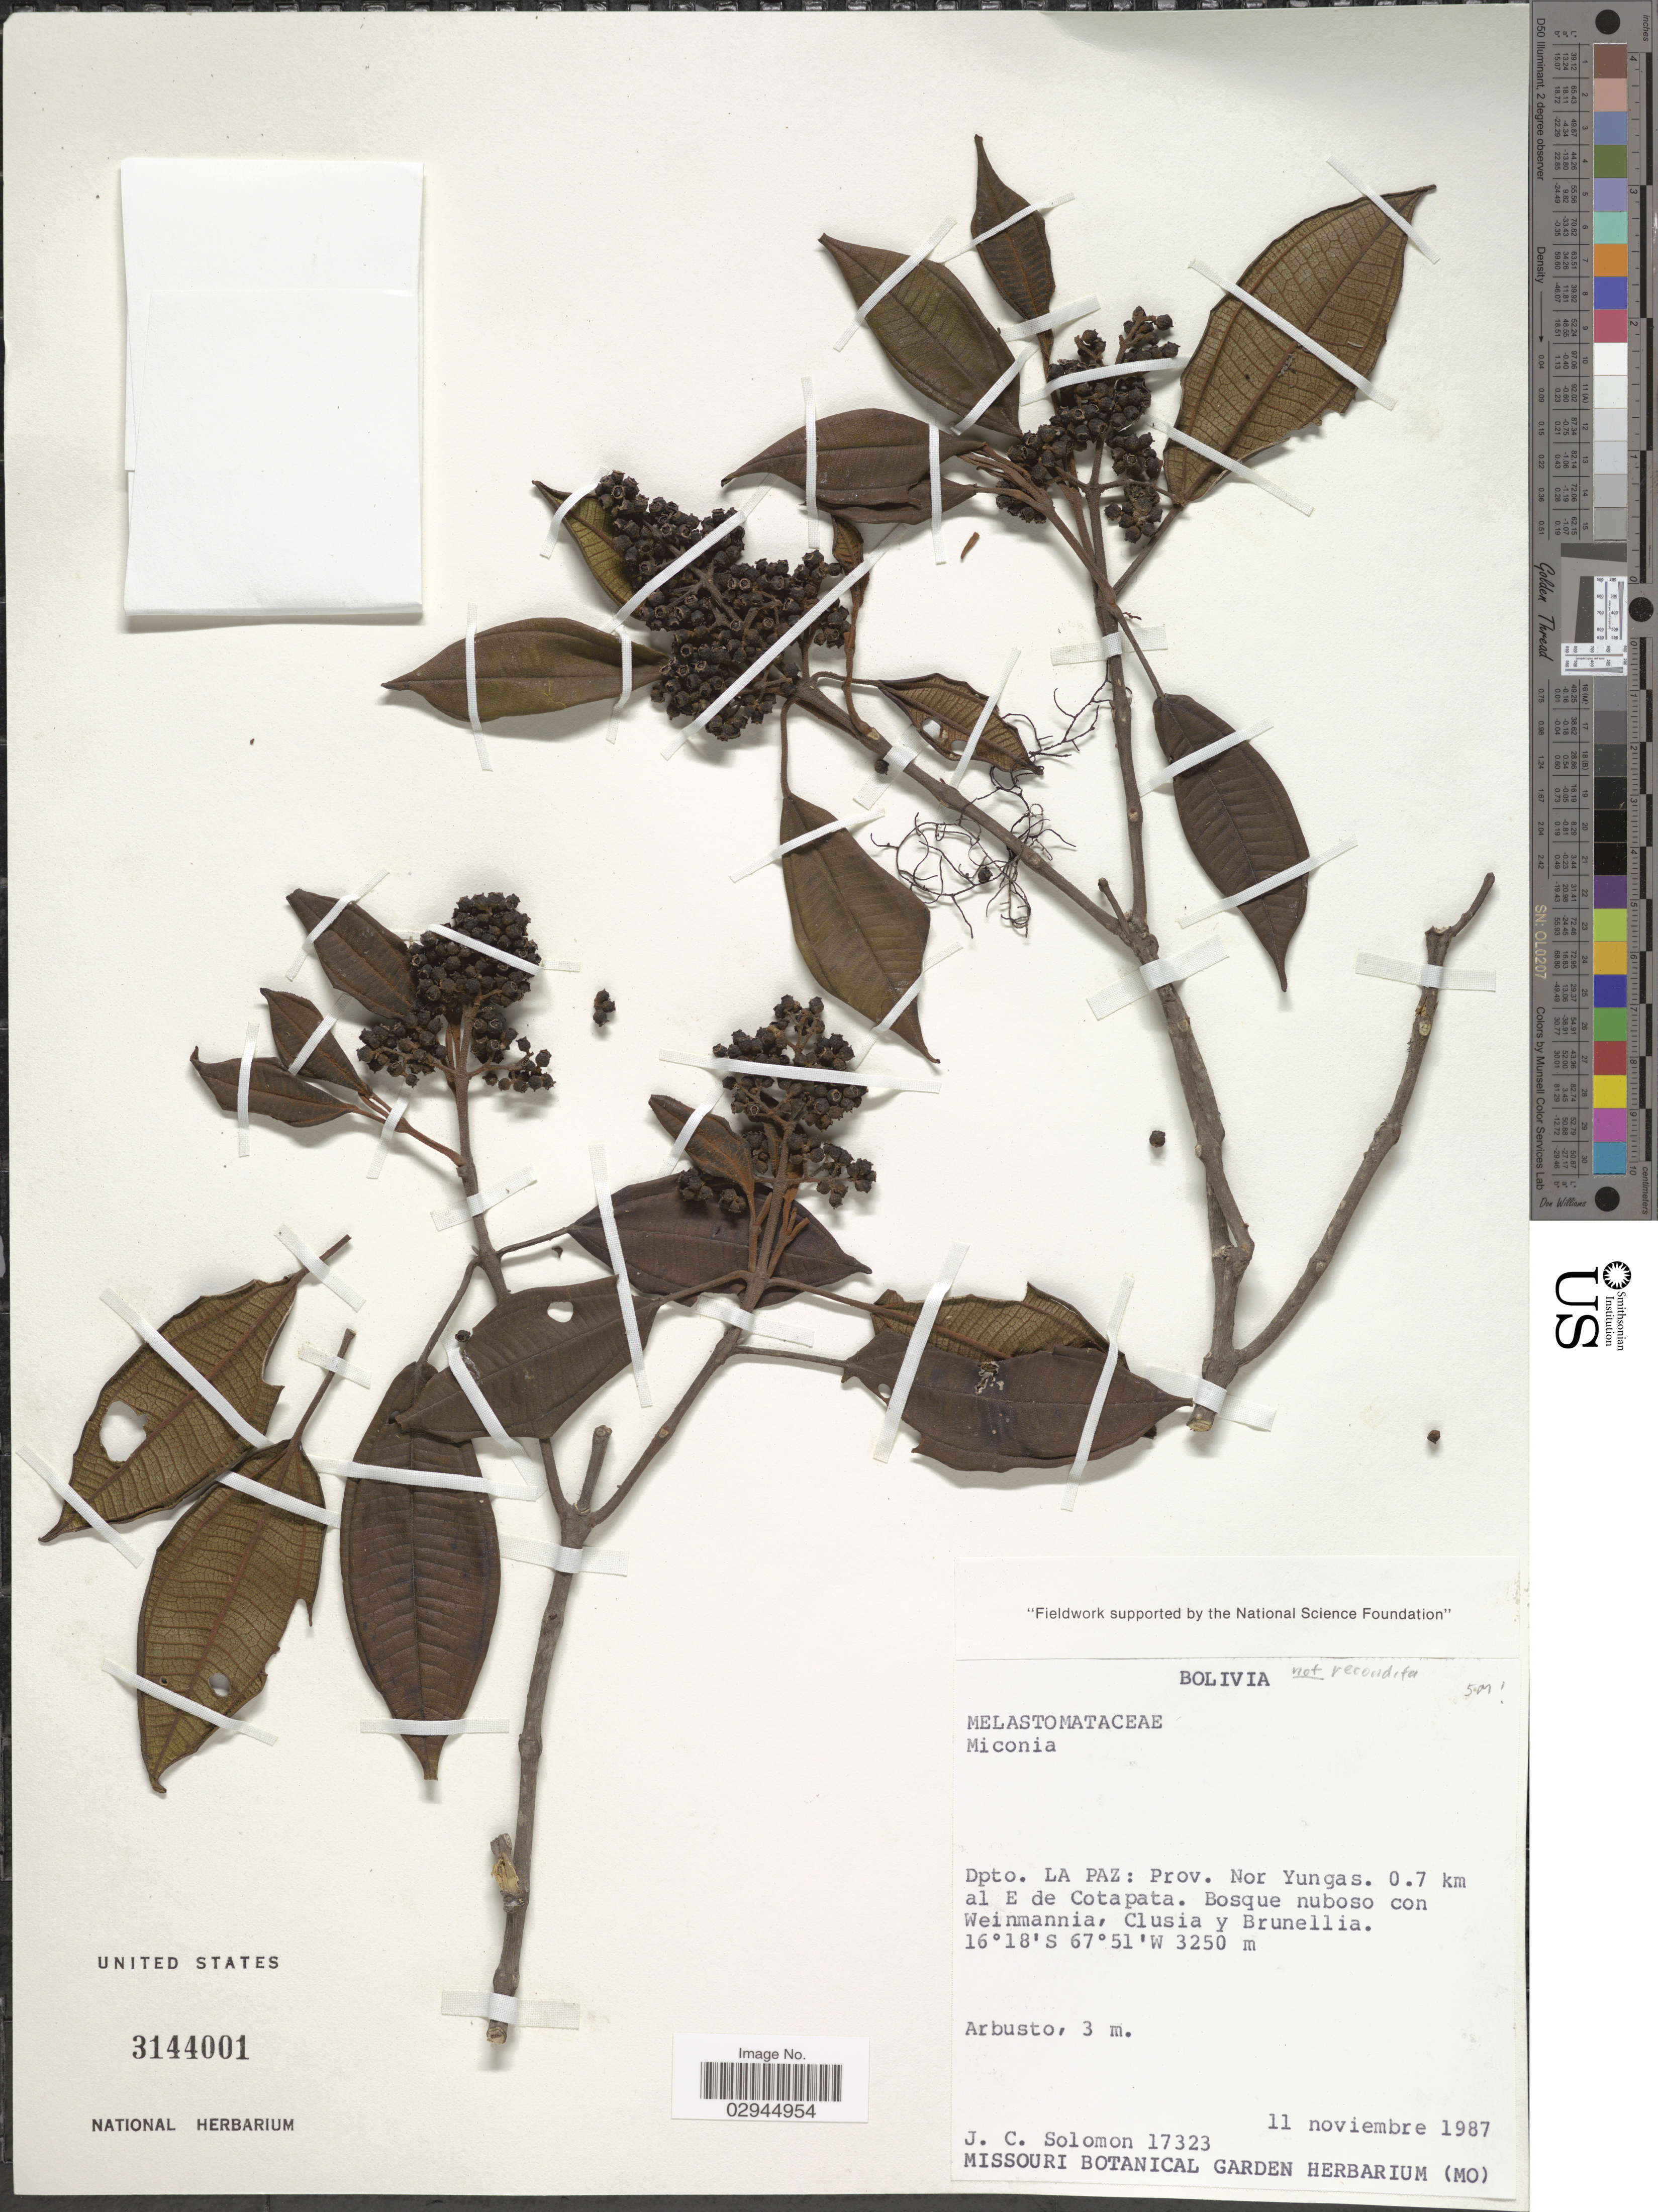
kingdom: Plantae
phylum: Tracheophyta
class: Magnoliopsida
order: Myrtales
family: Melastomataceae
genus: Miconia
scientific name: Miconia sp.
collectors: J. C. Solomon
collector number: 17323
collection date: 1987-11-11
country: Bolivia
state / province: La Paz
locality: Dpto. La Paz: Prov. Nor Yungas. 0.7 km al E de Cotapata.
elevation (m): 3250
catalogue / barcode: US 3144001